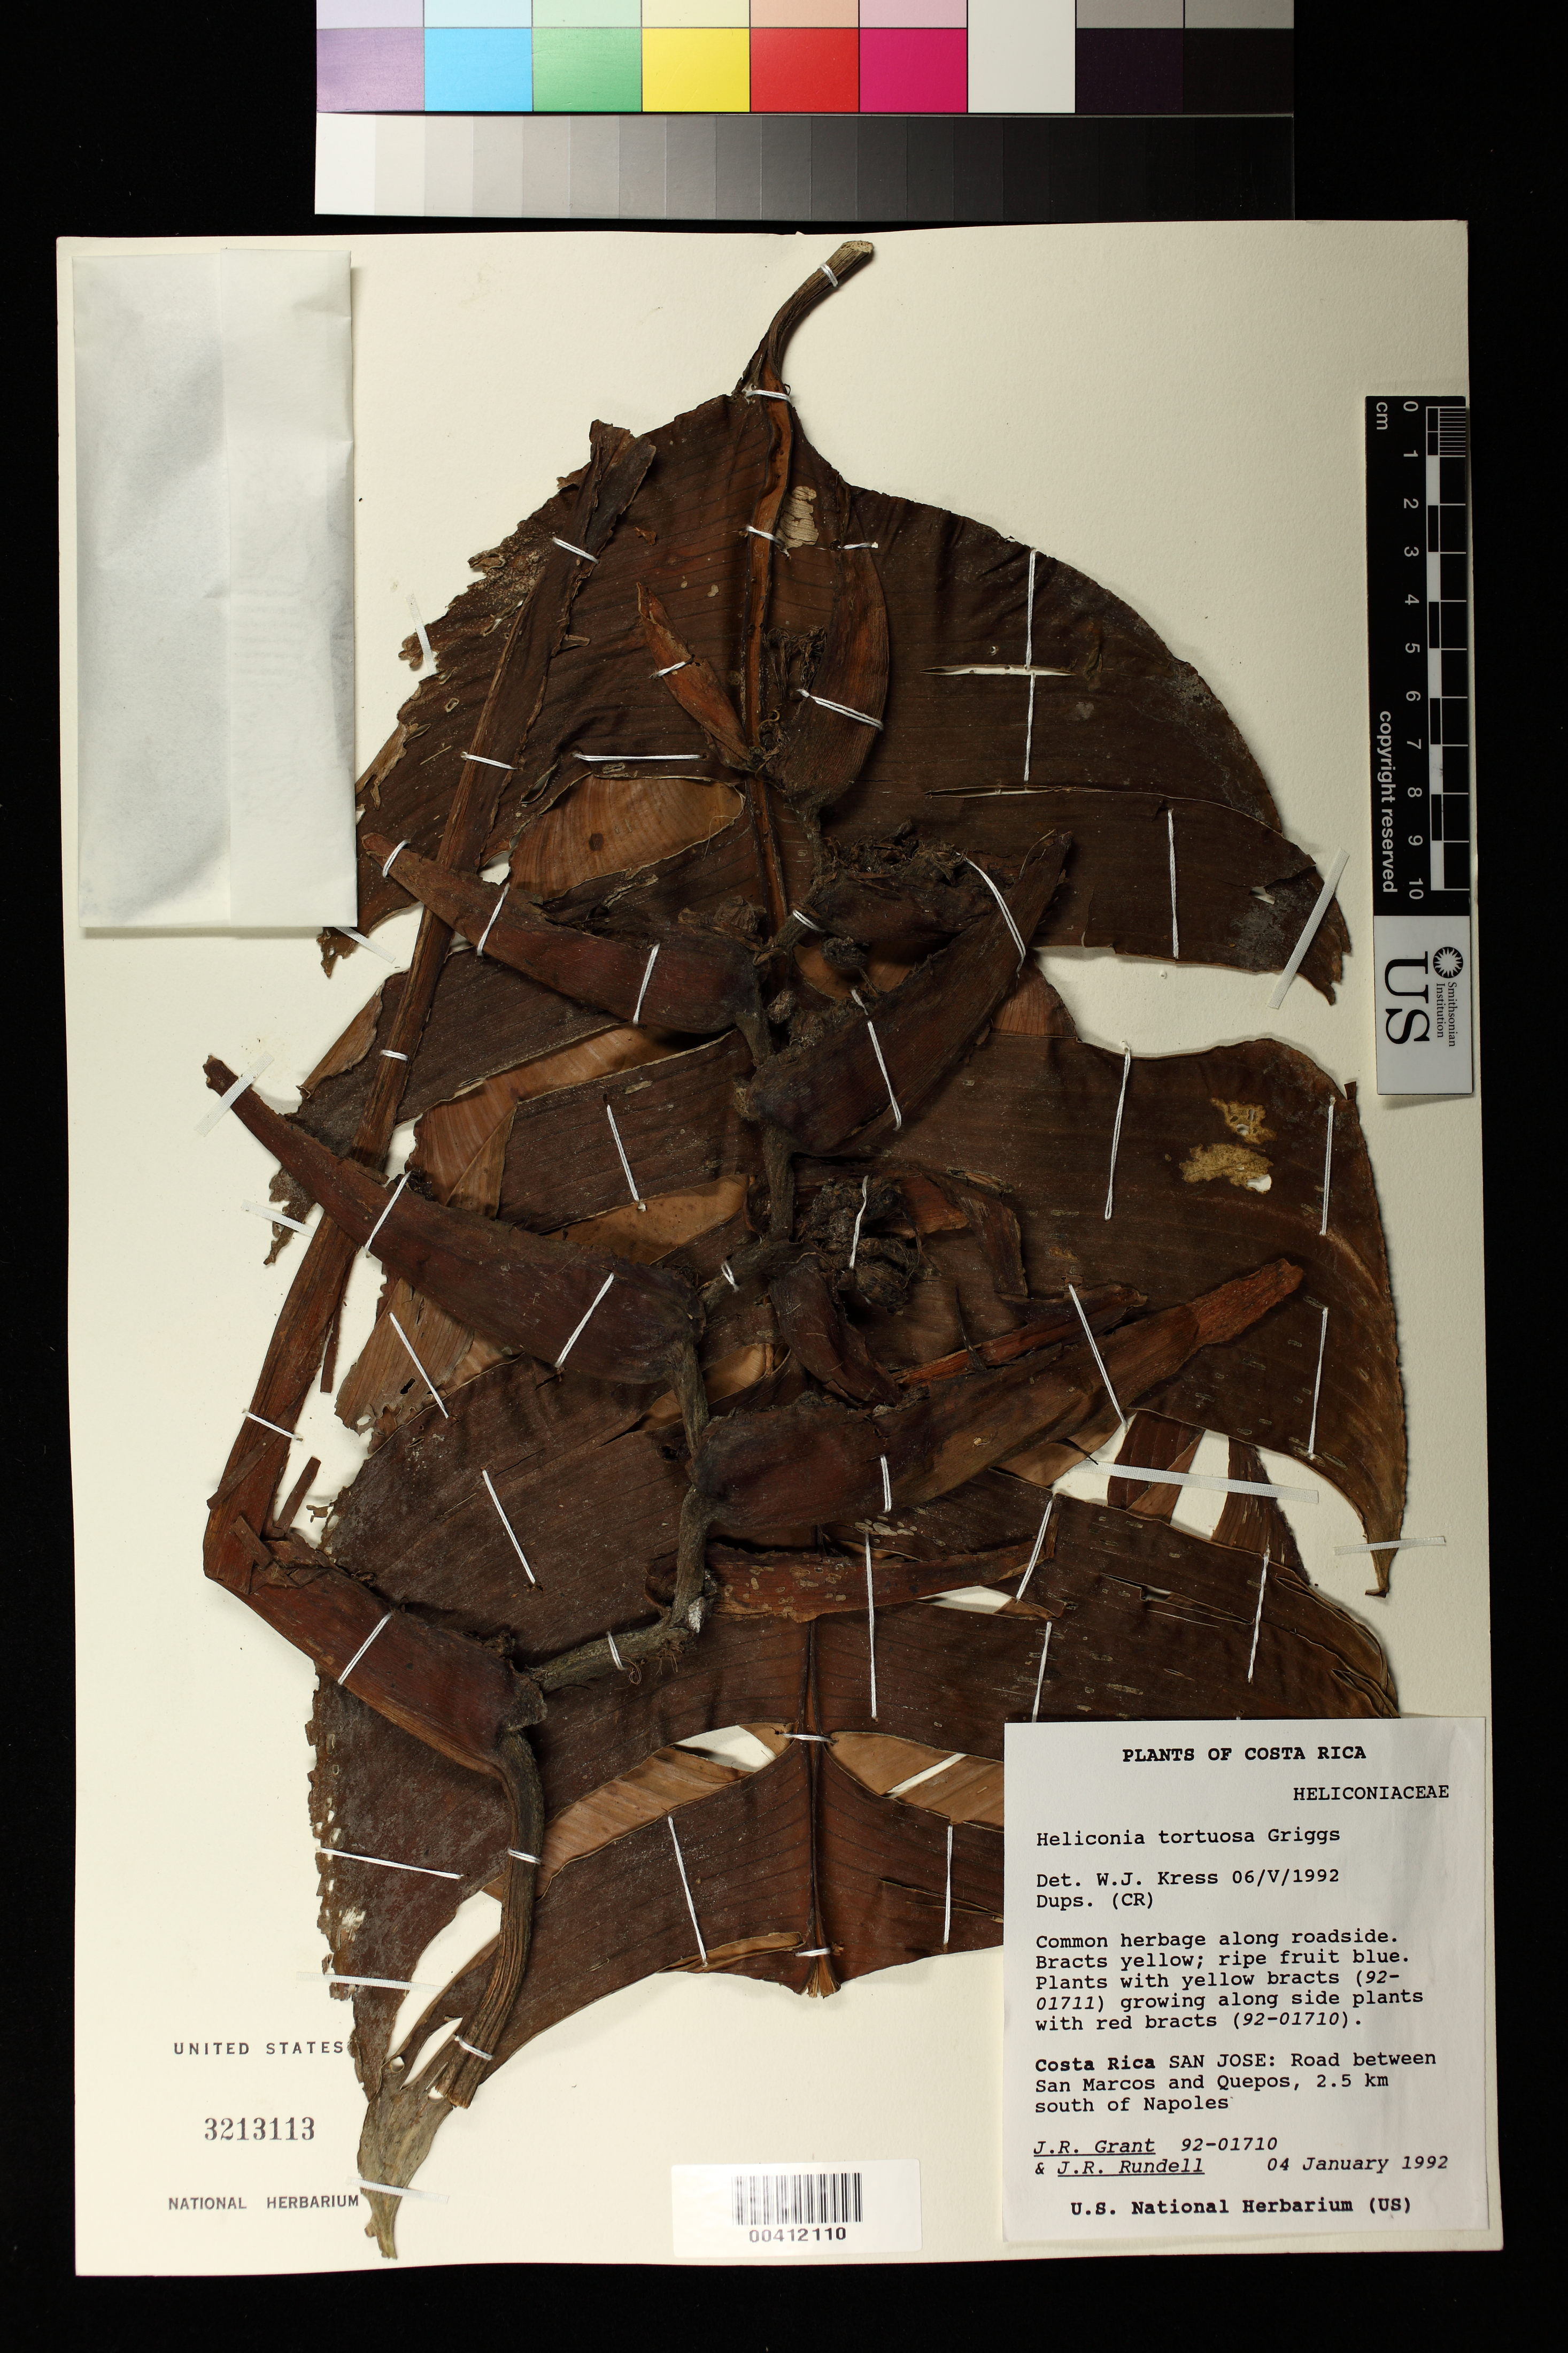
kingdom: Plantae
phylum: Tracheophyta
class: Liliopsida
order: Zingiberales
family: Heliconiaceae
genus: Heliconia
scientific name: Heliconia tortuosa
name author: R.F. Griggs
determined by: Kress, W. J., (US), Smithsonian Institution - National Museum of Natural History (UNITED STATES)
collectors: J. R. Grant & J. R. Rundell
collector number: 92-01710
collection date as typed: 04 Jan 1992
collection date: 1992-01-04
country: Costa Rica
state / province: San José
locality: Between san marcos and quepos, 2.5 km s of napoles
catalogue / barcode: US 3213113